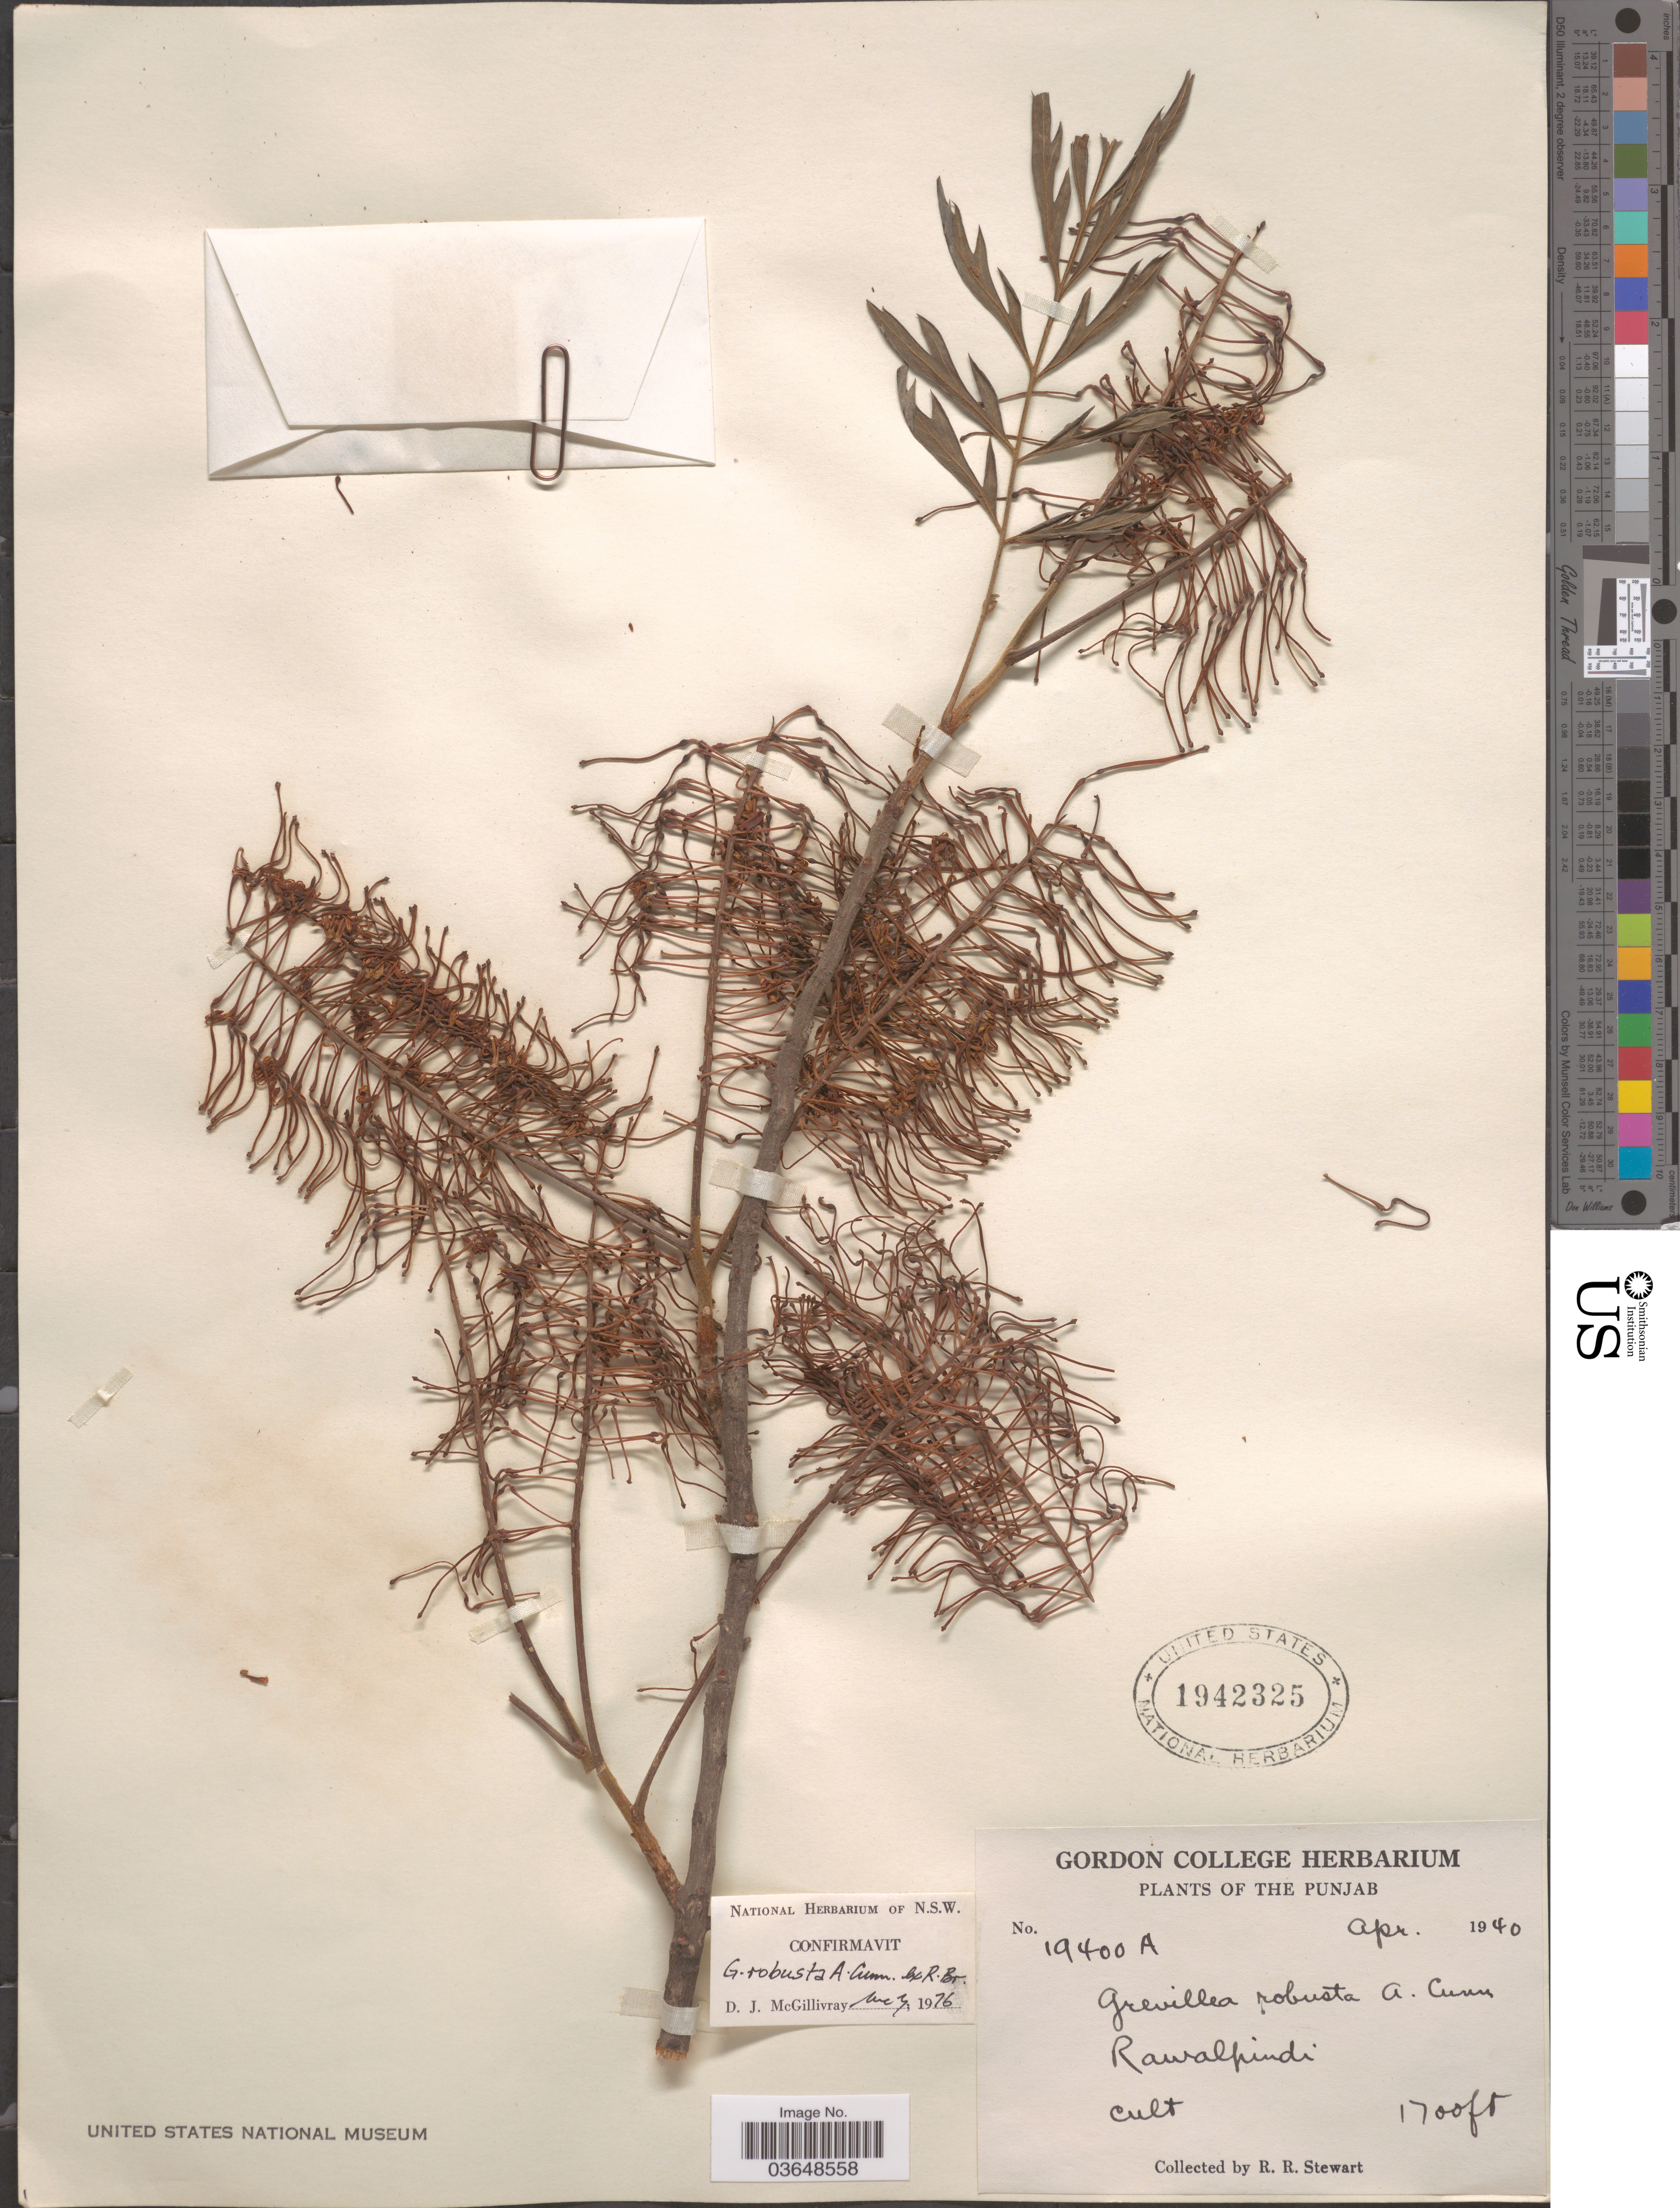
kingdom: Plantae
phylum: Tracheophyta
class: Magnoliopsida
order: Proteales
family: Proteaceae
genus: Grevillea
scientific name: Grevillea robusta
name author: A. Cunn.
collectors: R. Stewart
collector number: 19400A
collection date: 1940-04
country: Pakistan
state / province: Punjab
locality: The Punjab. Rawalpindi.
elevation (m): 518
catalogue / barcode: US 1942325